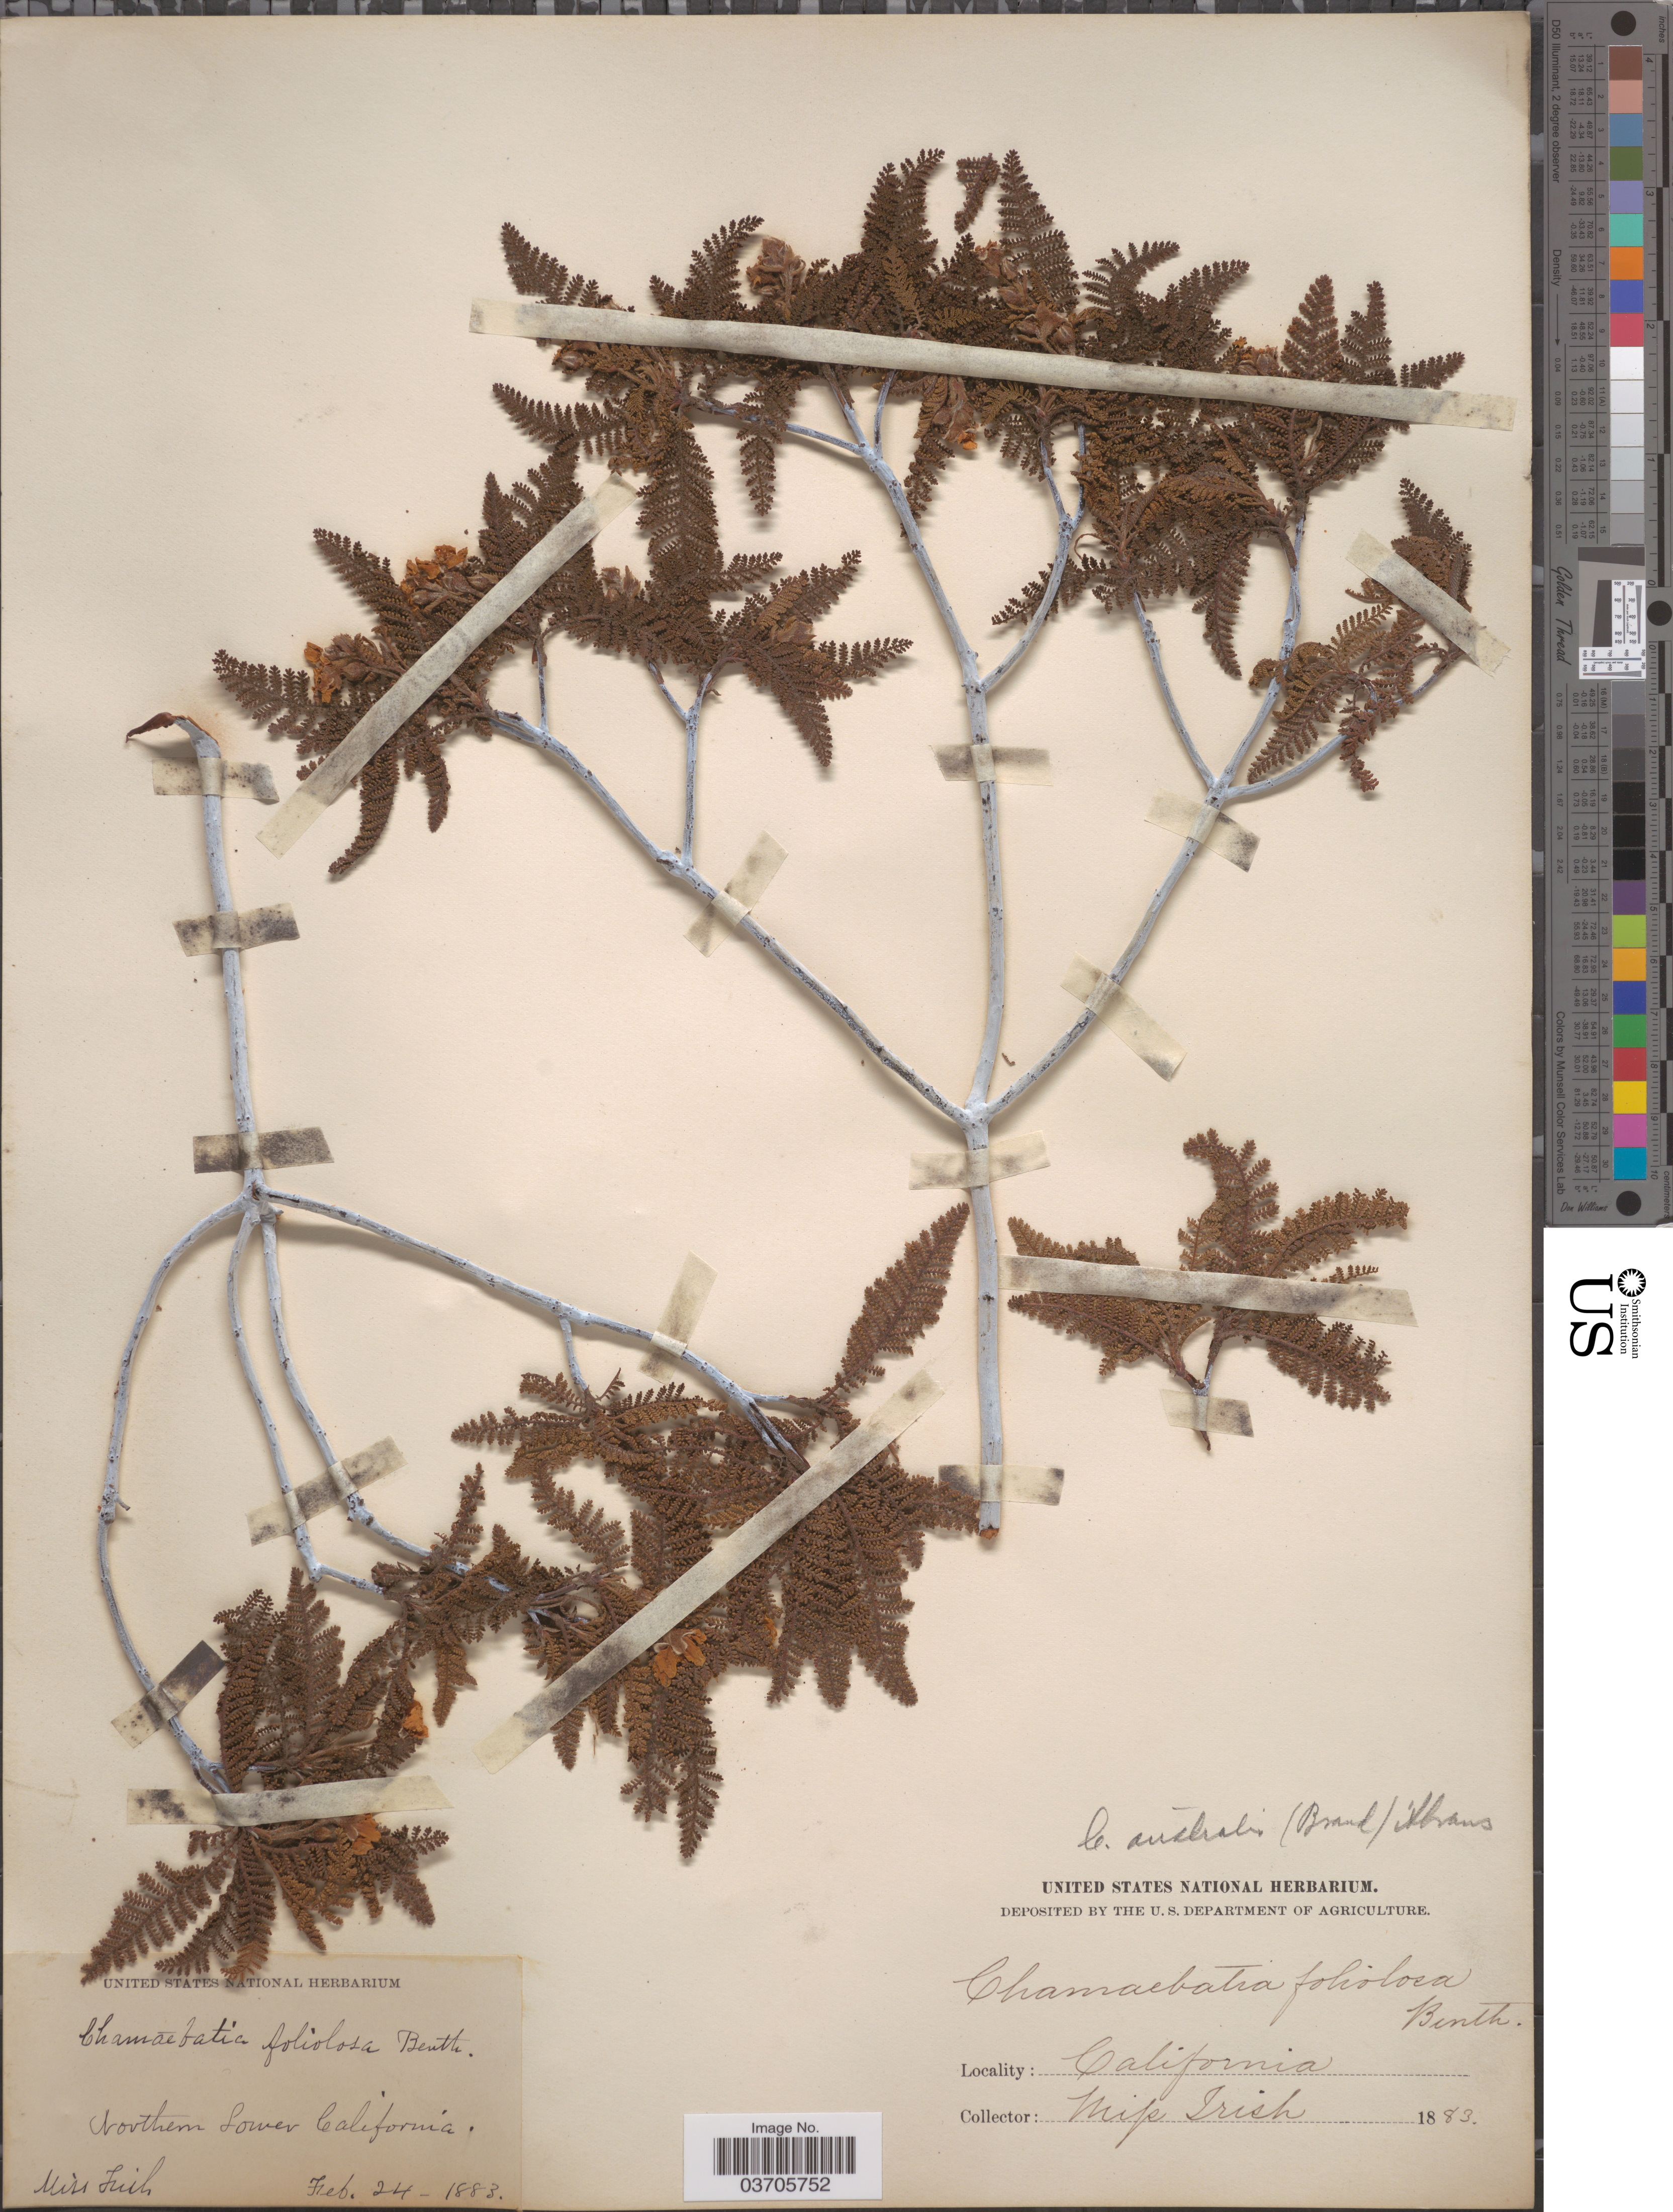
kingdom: Plantae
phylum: Tracheophyta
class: Magnoliopsida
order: Rosales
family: Rosaceae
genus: Chamaebatia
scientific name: Chamaebatia australis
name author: (Brandegee) Abrams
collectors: Fish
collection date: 1883-02-24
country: United States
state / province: California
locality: Northern Lower California.